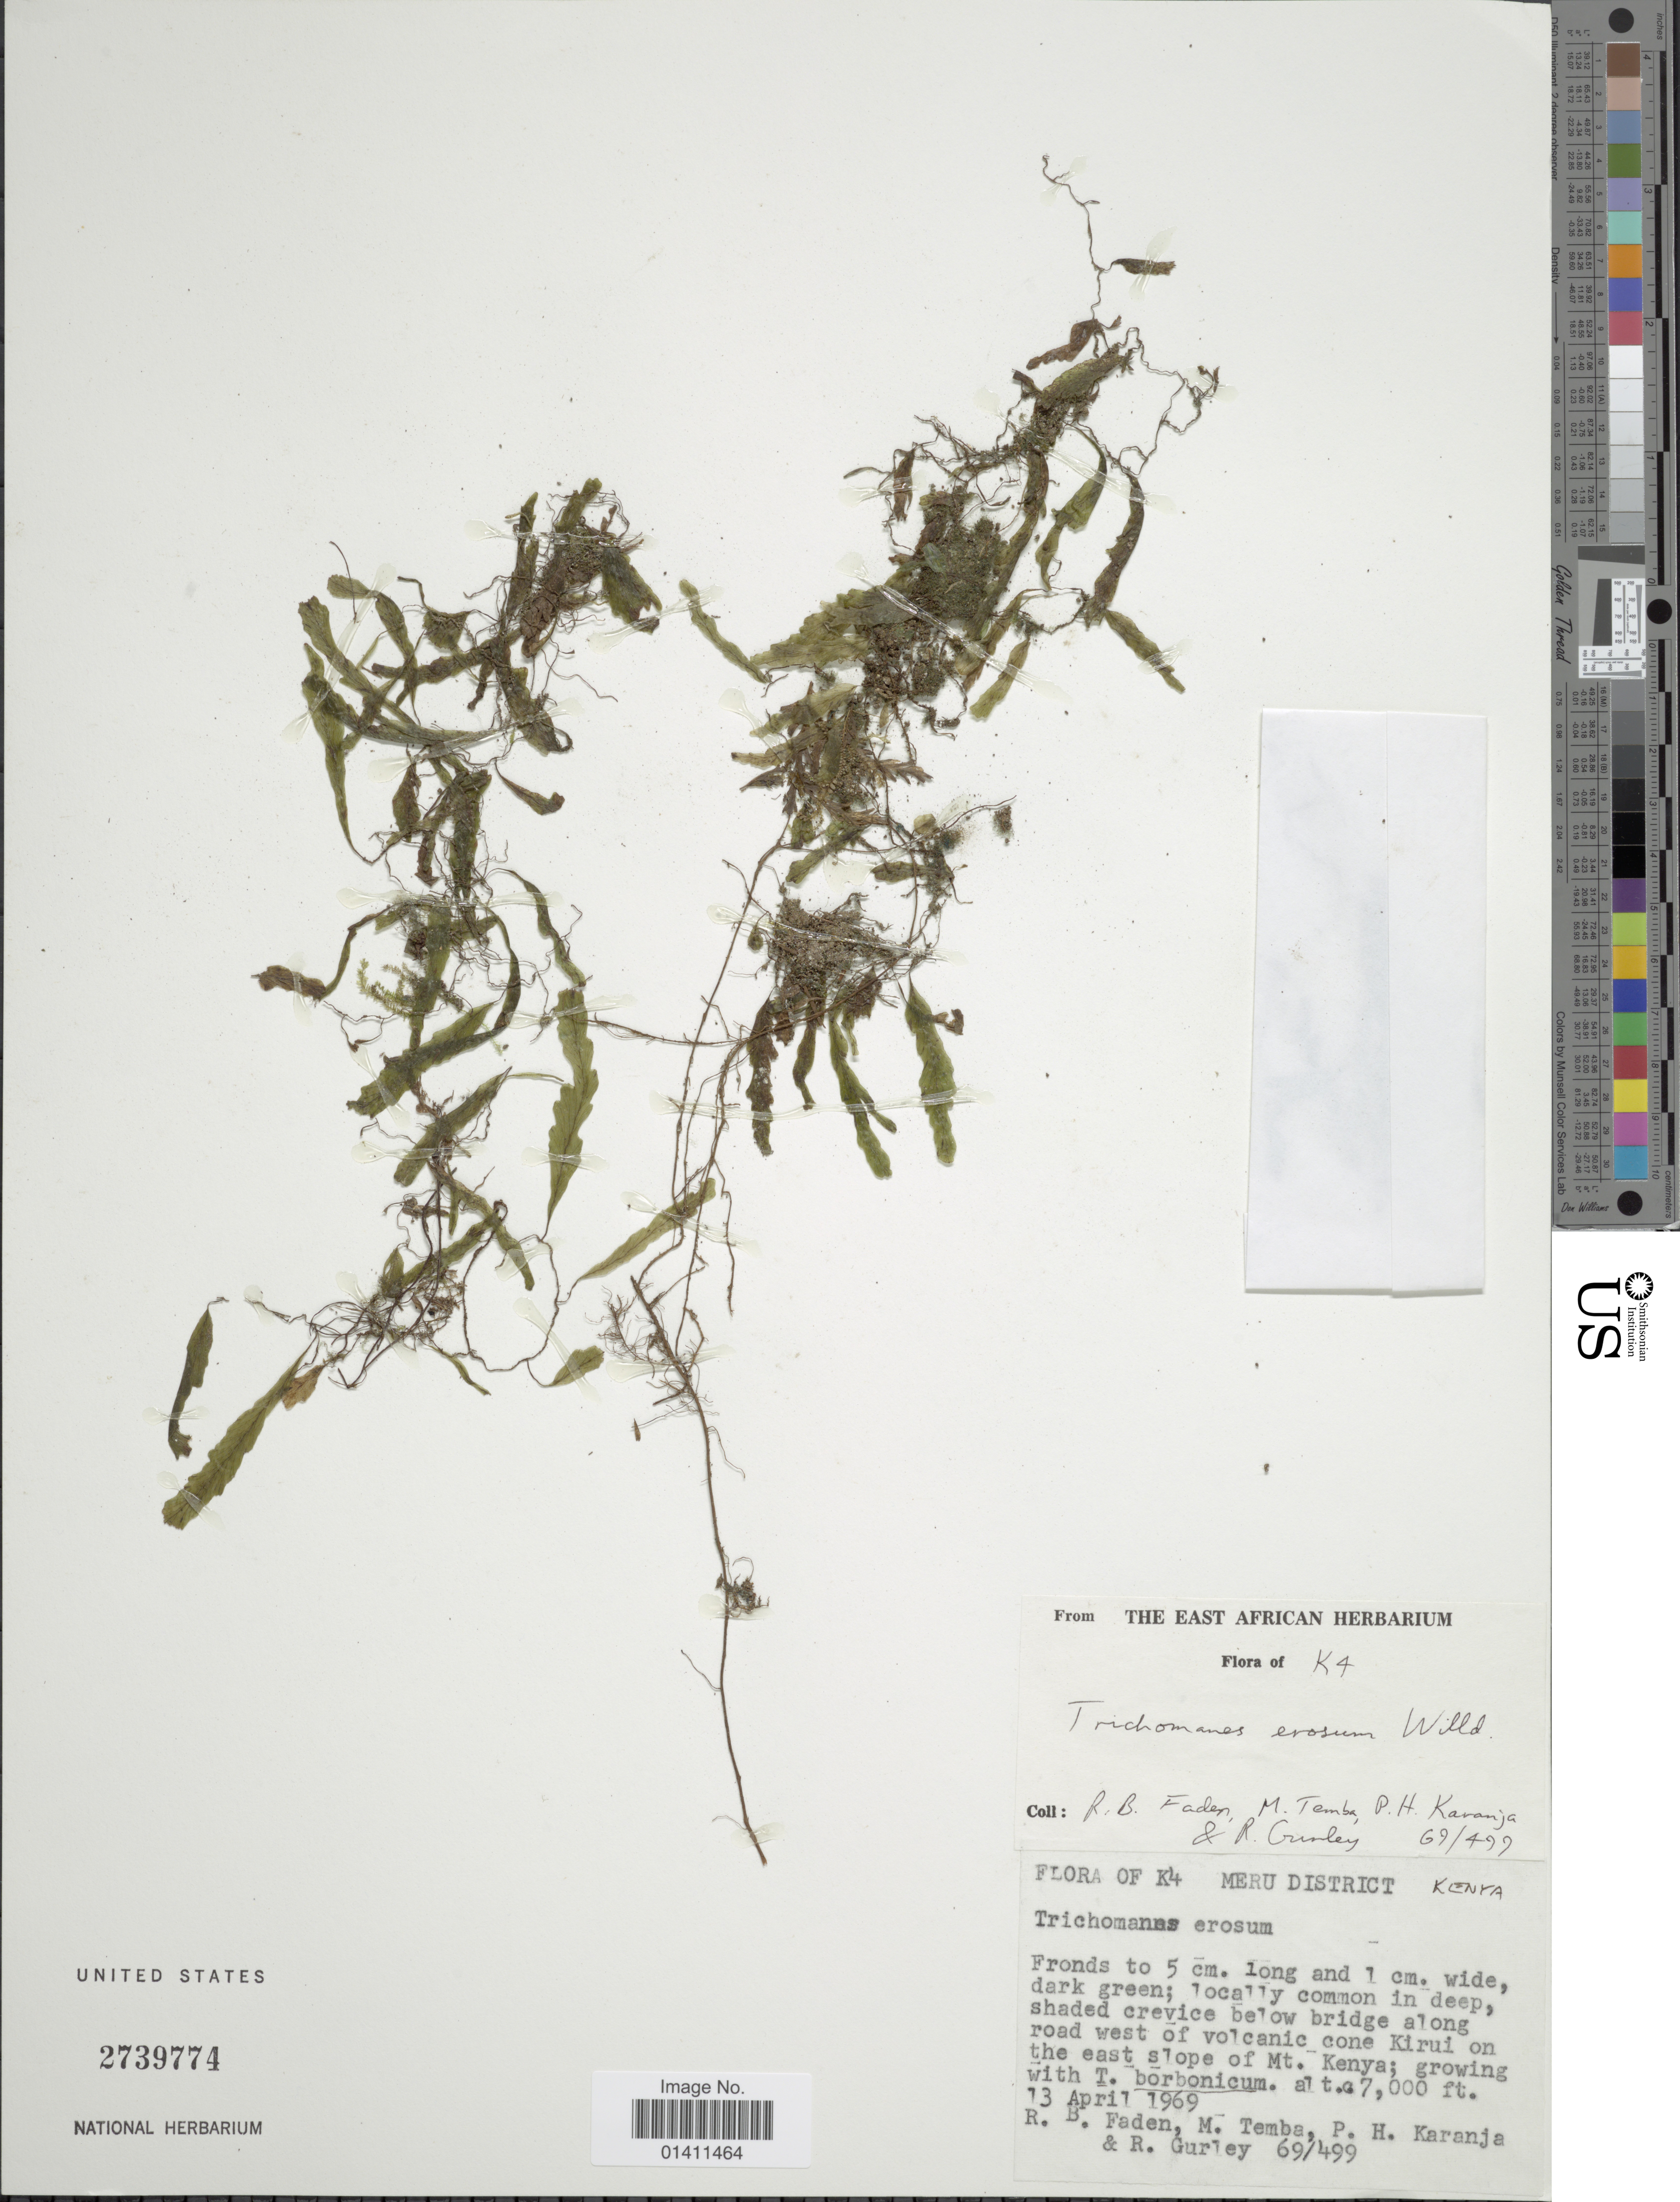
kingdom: Plantae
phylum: Tracheophyta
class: Polypodiopsida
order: Hymenophyllales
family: Hymenophyllaceae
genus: Didymoglossum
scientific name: Didymoglossum erosum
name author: (Willd.) J.P. Roux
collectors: R. B. Faden, M. Temba, P. Karanja & R. Gurley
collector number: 69/499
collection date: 1969-04-13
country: Kenya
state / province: Meru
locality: Meru Districy. Below bridge along road west of volcanic cone Kirui on the east slope of Mt. Kenya, K4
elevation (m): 2134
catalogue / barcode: US 2739774